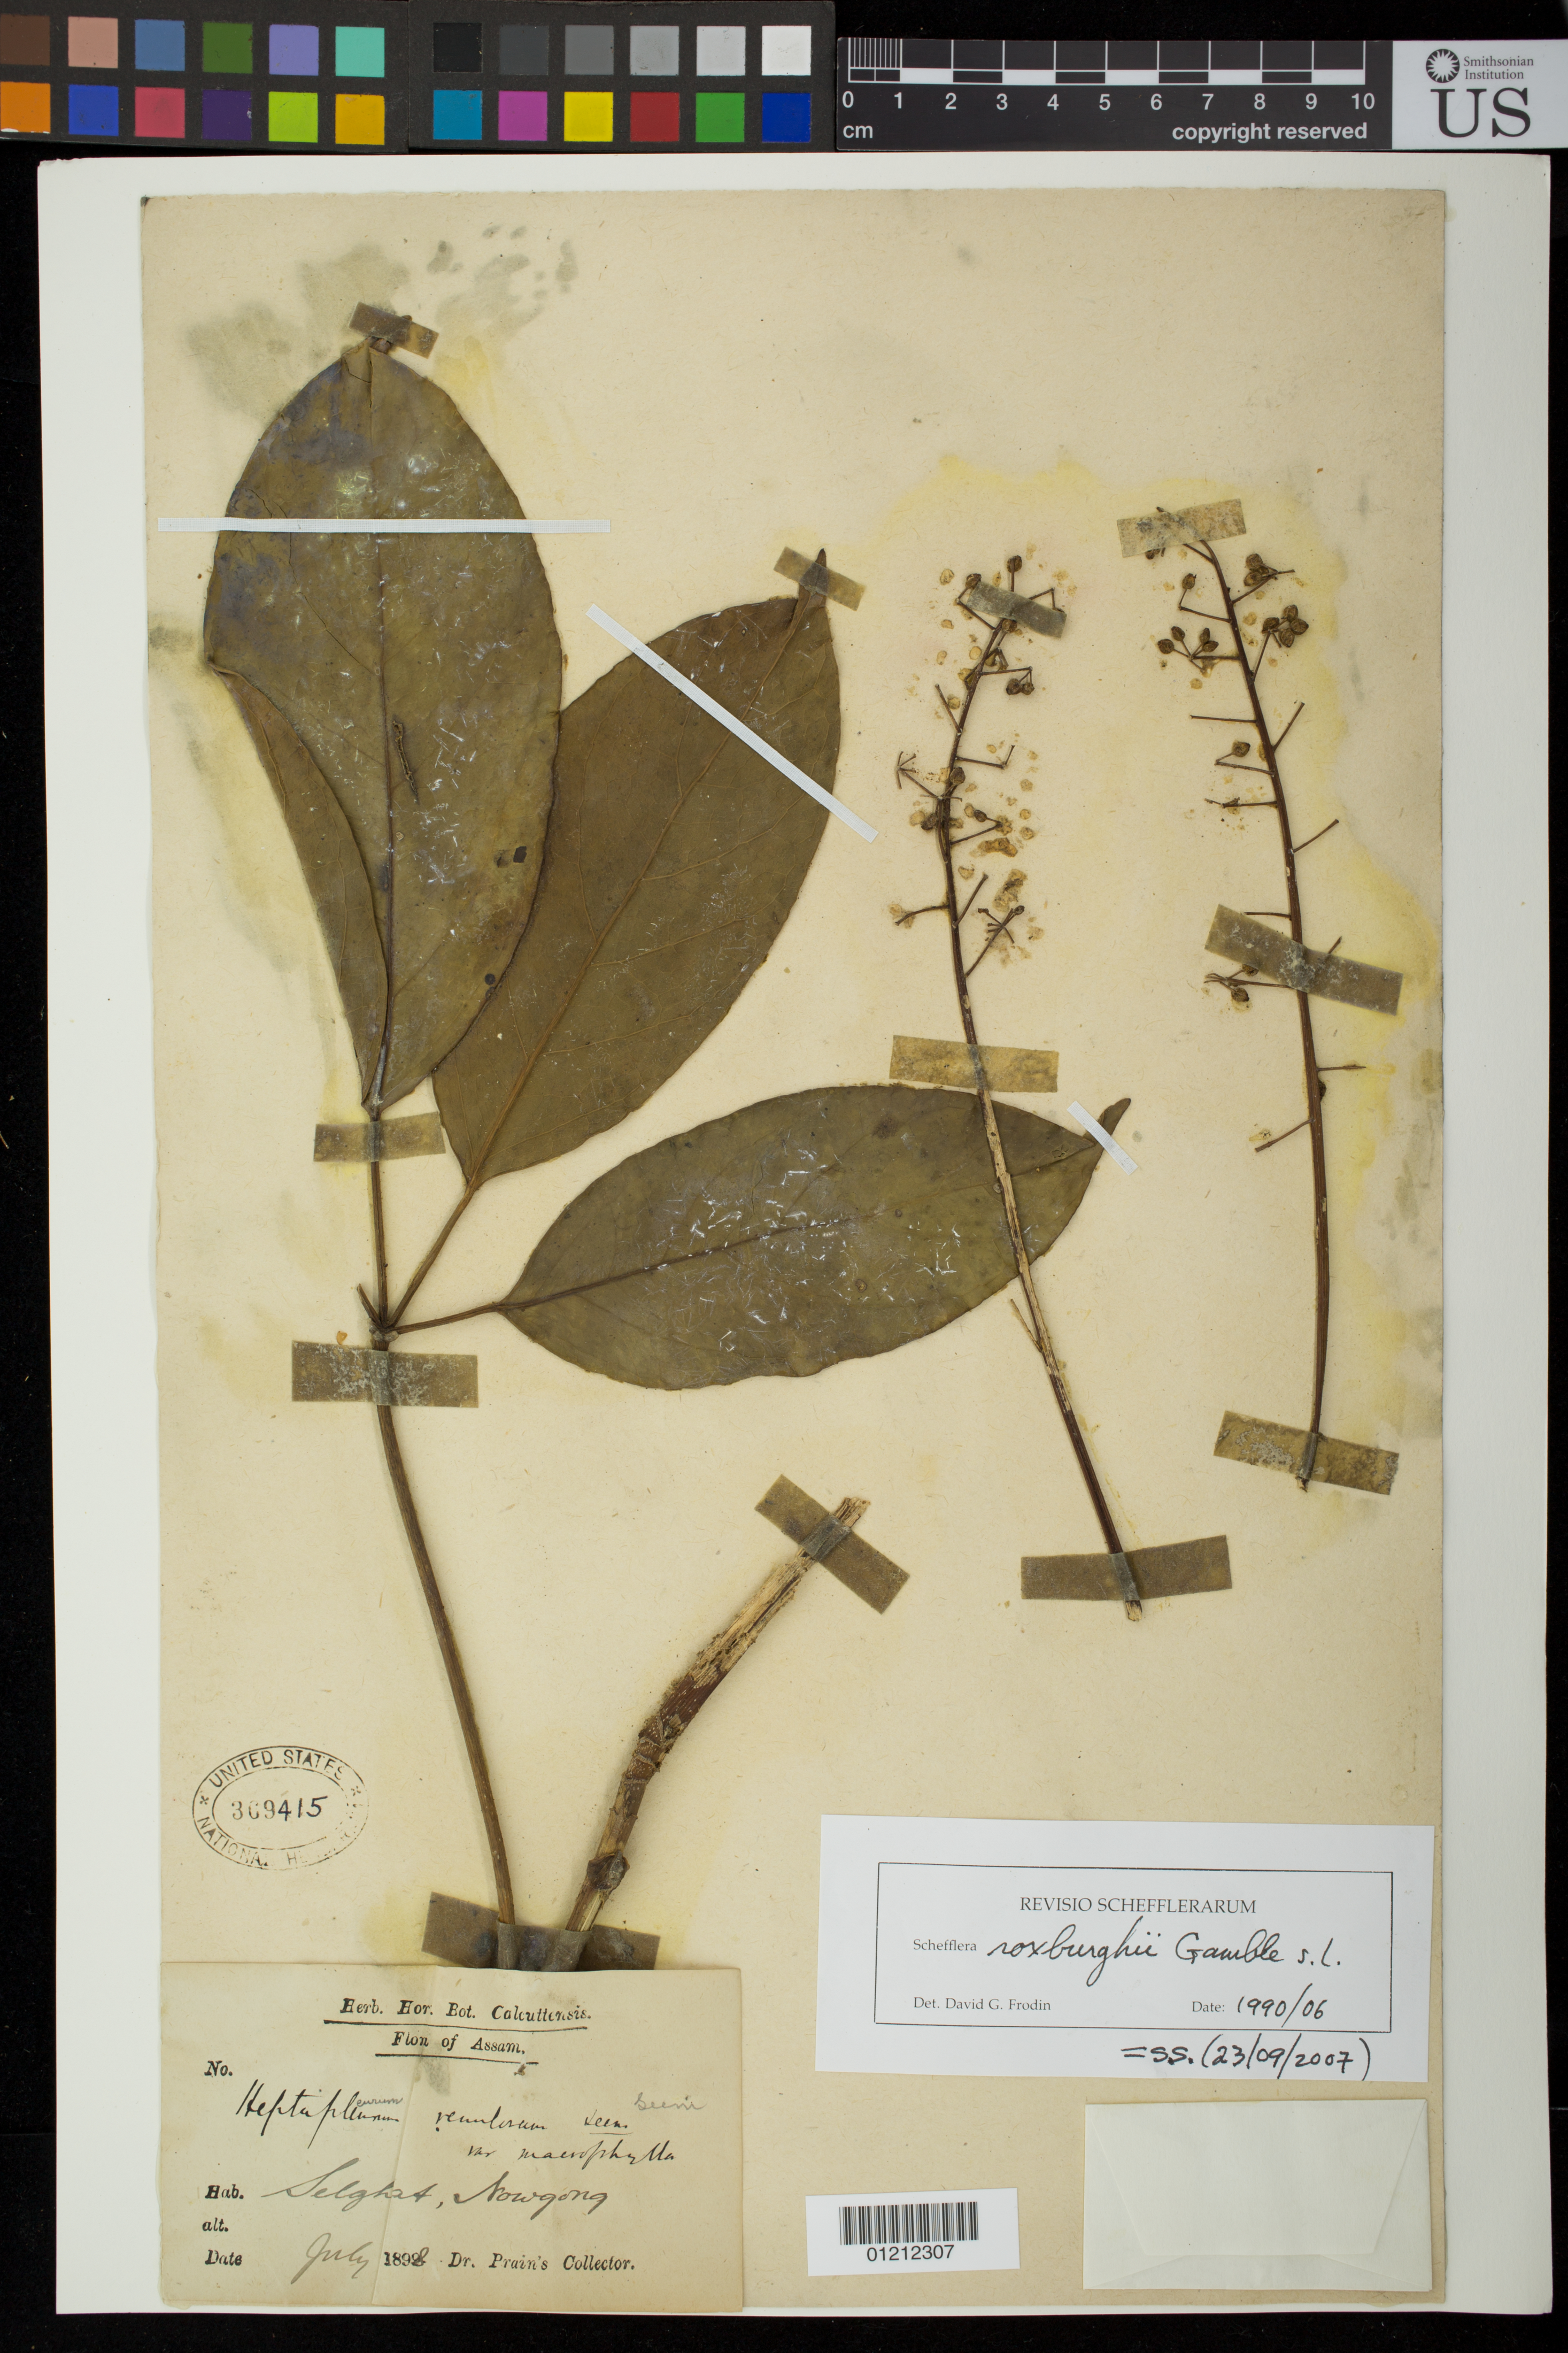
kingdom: Plantae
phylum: Tracheophyta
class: Magnoliopsida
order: Apiales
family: Araliaceae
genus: Schefflera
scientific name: Schefflera roxburghii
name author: Gamble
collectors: D. Prain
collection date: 1898-07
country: India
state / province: Assam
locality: Selghat, Nowgong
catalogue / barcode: US 369415